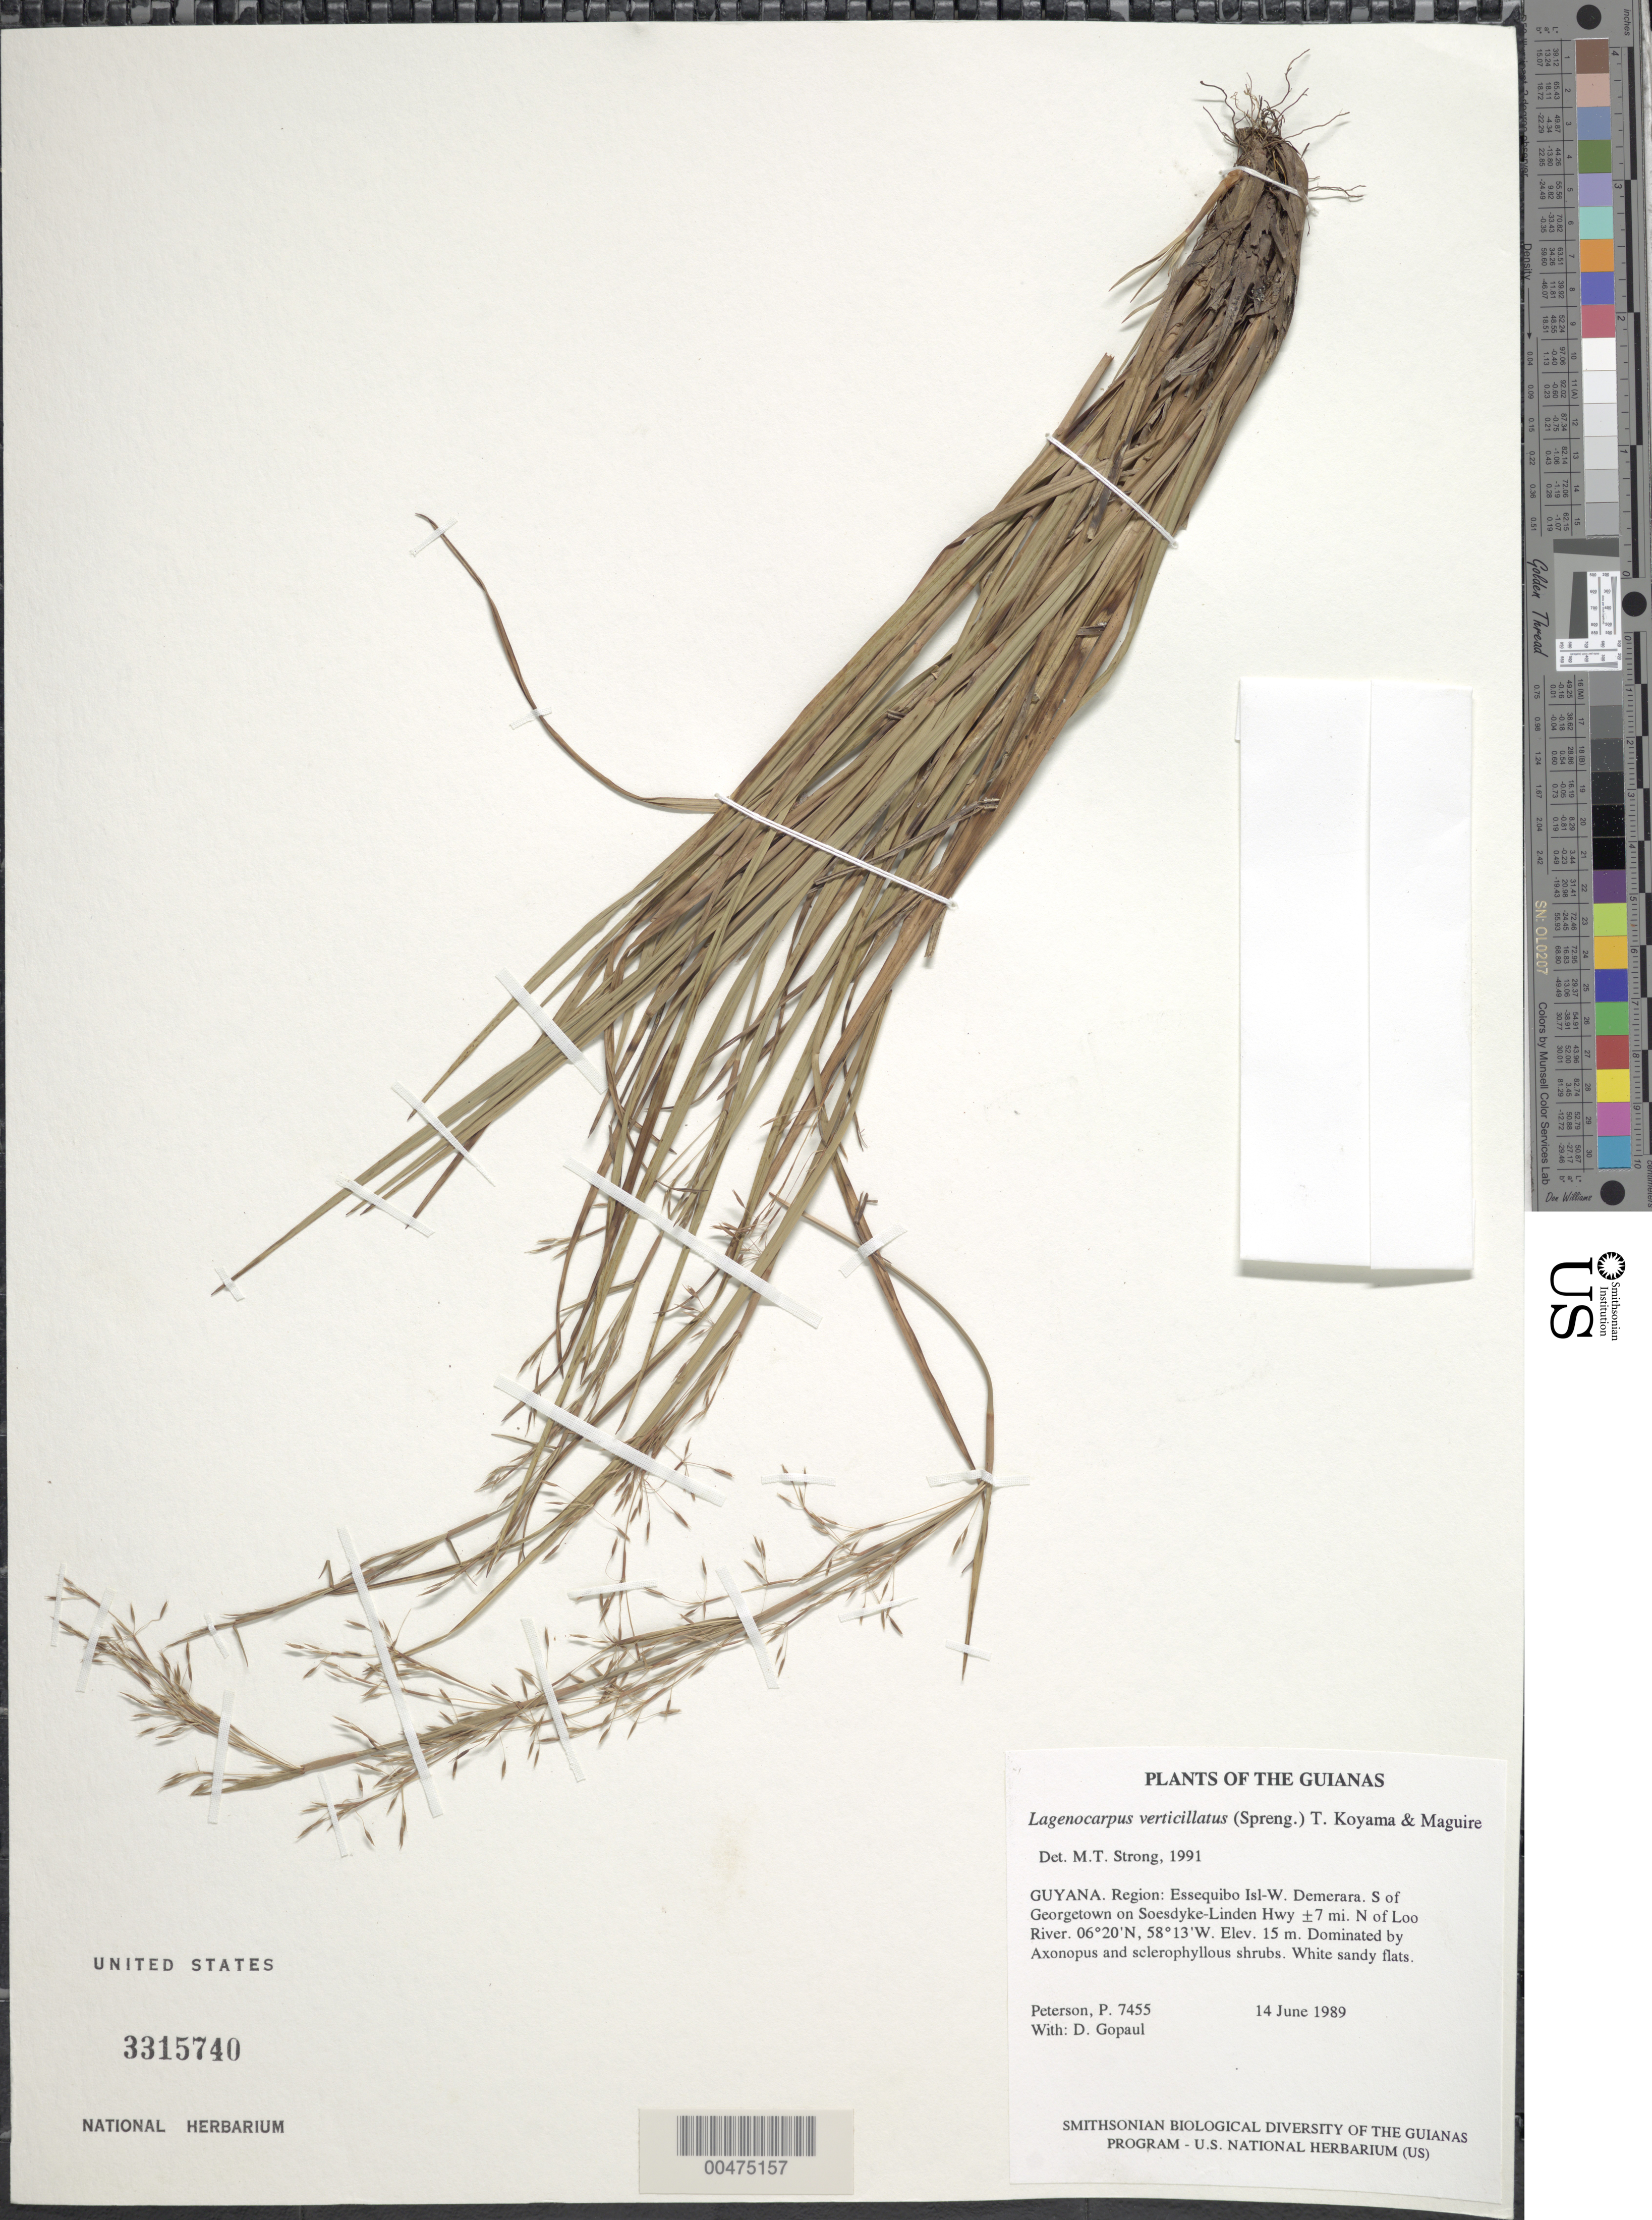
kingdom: Plantae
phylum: Tracheophyta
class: Liliopsida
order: Poales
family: Cyperaceae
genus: Cryptangium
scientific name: Cryptangium verticillatum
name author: (Spreng.) Vitta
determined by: Strong, Mark T., (BOT), Smithsonian Institution - National Museum of Natural History (UNITED STATES)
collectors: P. M. Peterson & D. Gopaul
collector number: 7455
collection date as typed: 14 June 1989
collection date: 1989-06-14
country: Guyana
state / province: Essequibo Isl-W. Demerara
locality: S of Georgetown on Soesdyke-Linden Hwy ±7 mi. N of Loo River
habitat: Dominated by Axonopus and sclerophyllous shrubs. White sandy flats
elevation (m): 15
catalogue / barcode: US 3315740